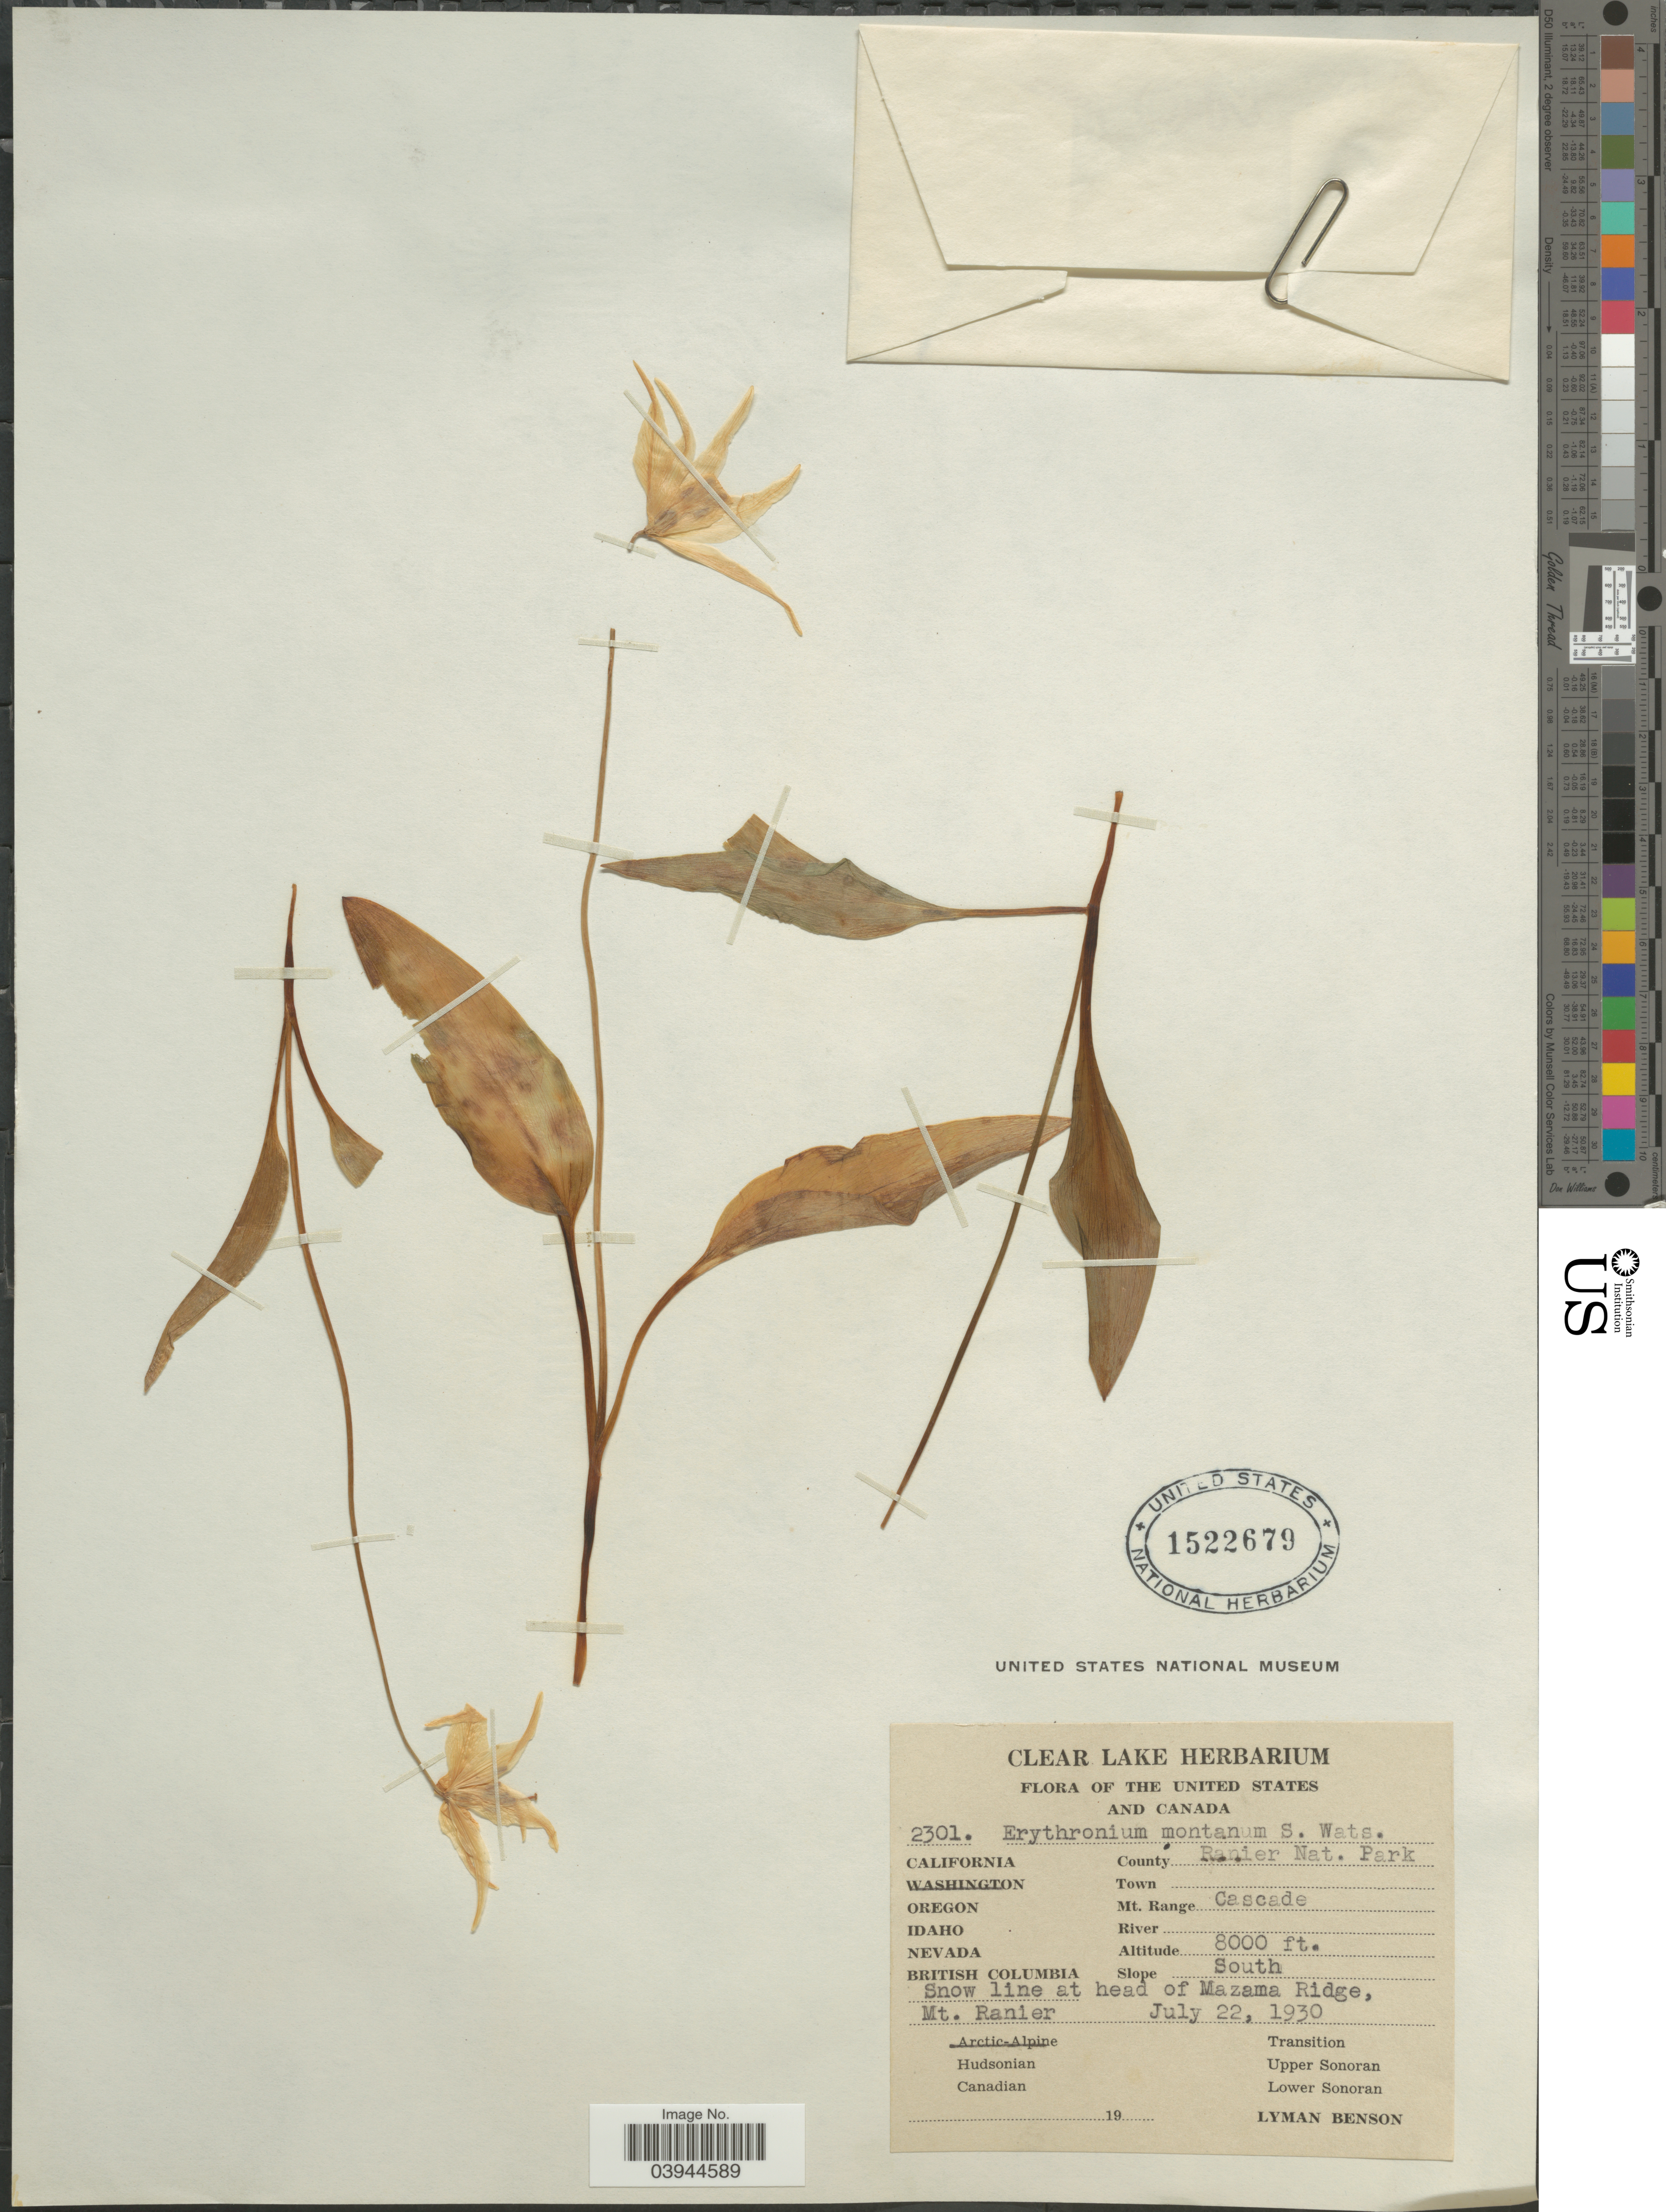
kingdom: Plantae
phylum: Tracheophyta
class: Liliopsida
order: Liliales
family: Liliaceae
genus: Erythronium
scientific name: Erythronium montanum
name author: S. Watson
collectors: L. D. Benson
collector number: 2301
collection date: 1930-07-22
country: United States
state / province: Washington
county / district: Lewis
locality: Ranier Nat. Park. Mt. Range Cascade. Slope South. Snow line at head of Mazama Ridge, Mt. Ranier.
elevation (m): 2438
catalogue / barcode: US 1522679